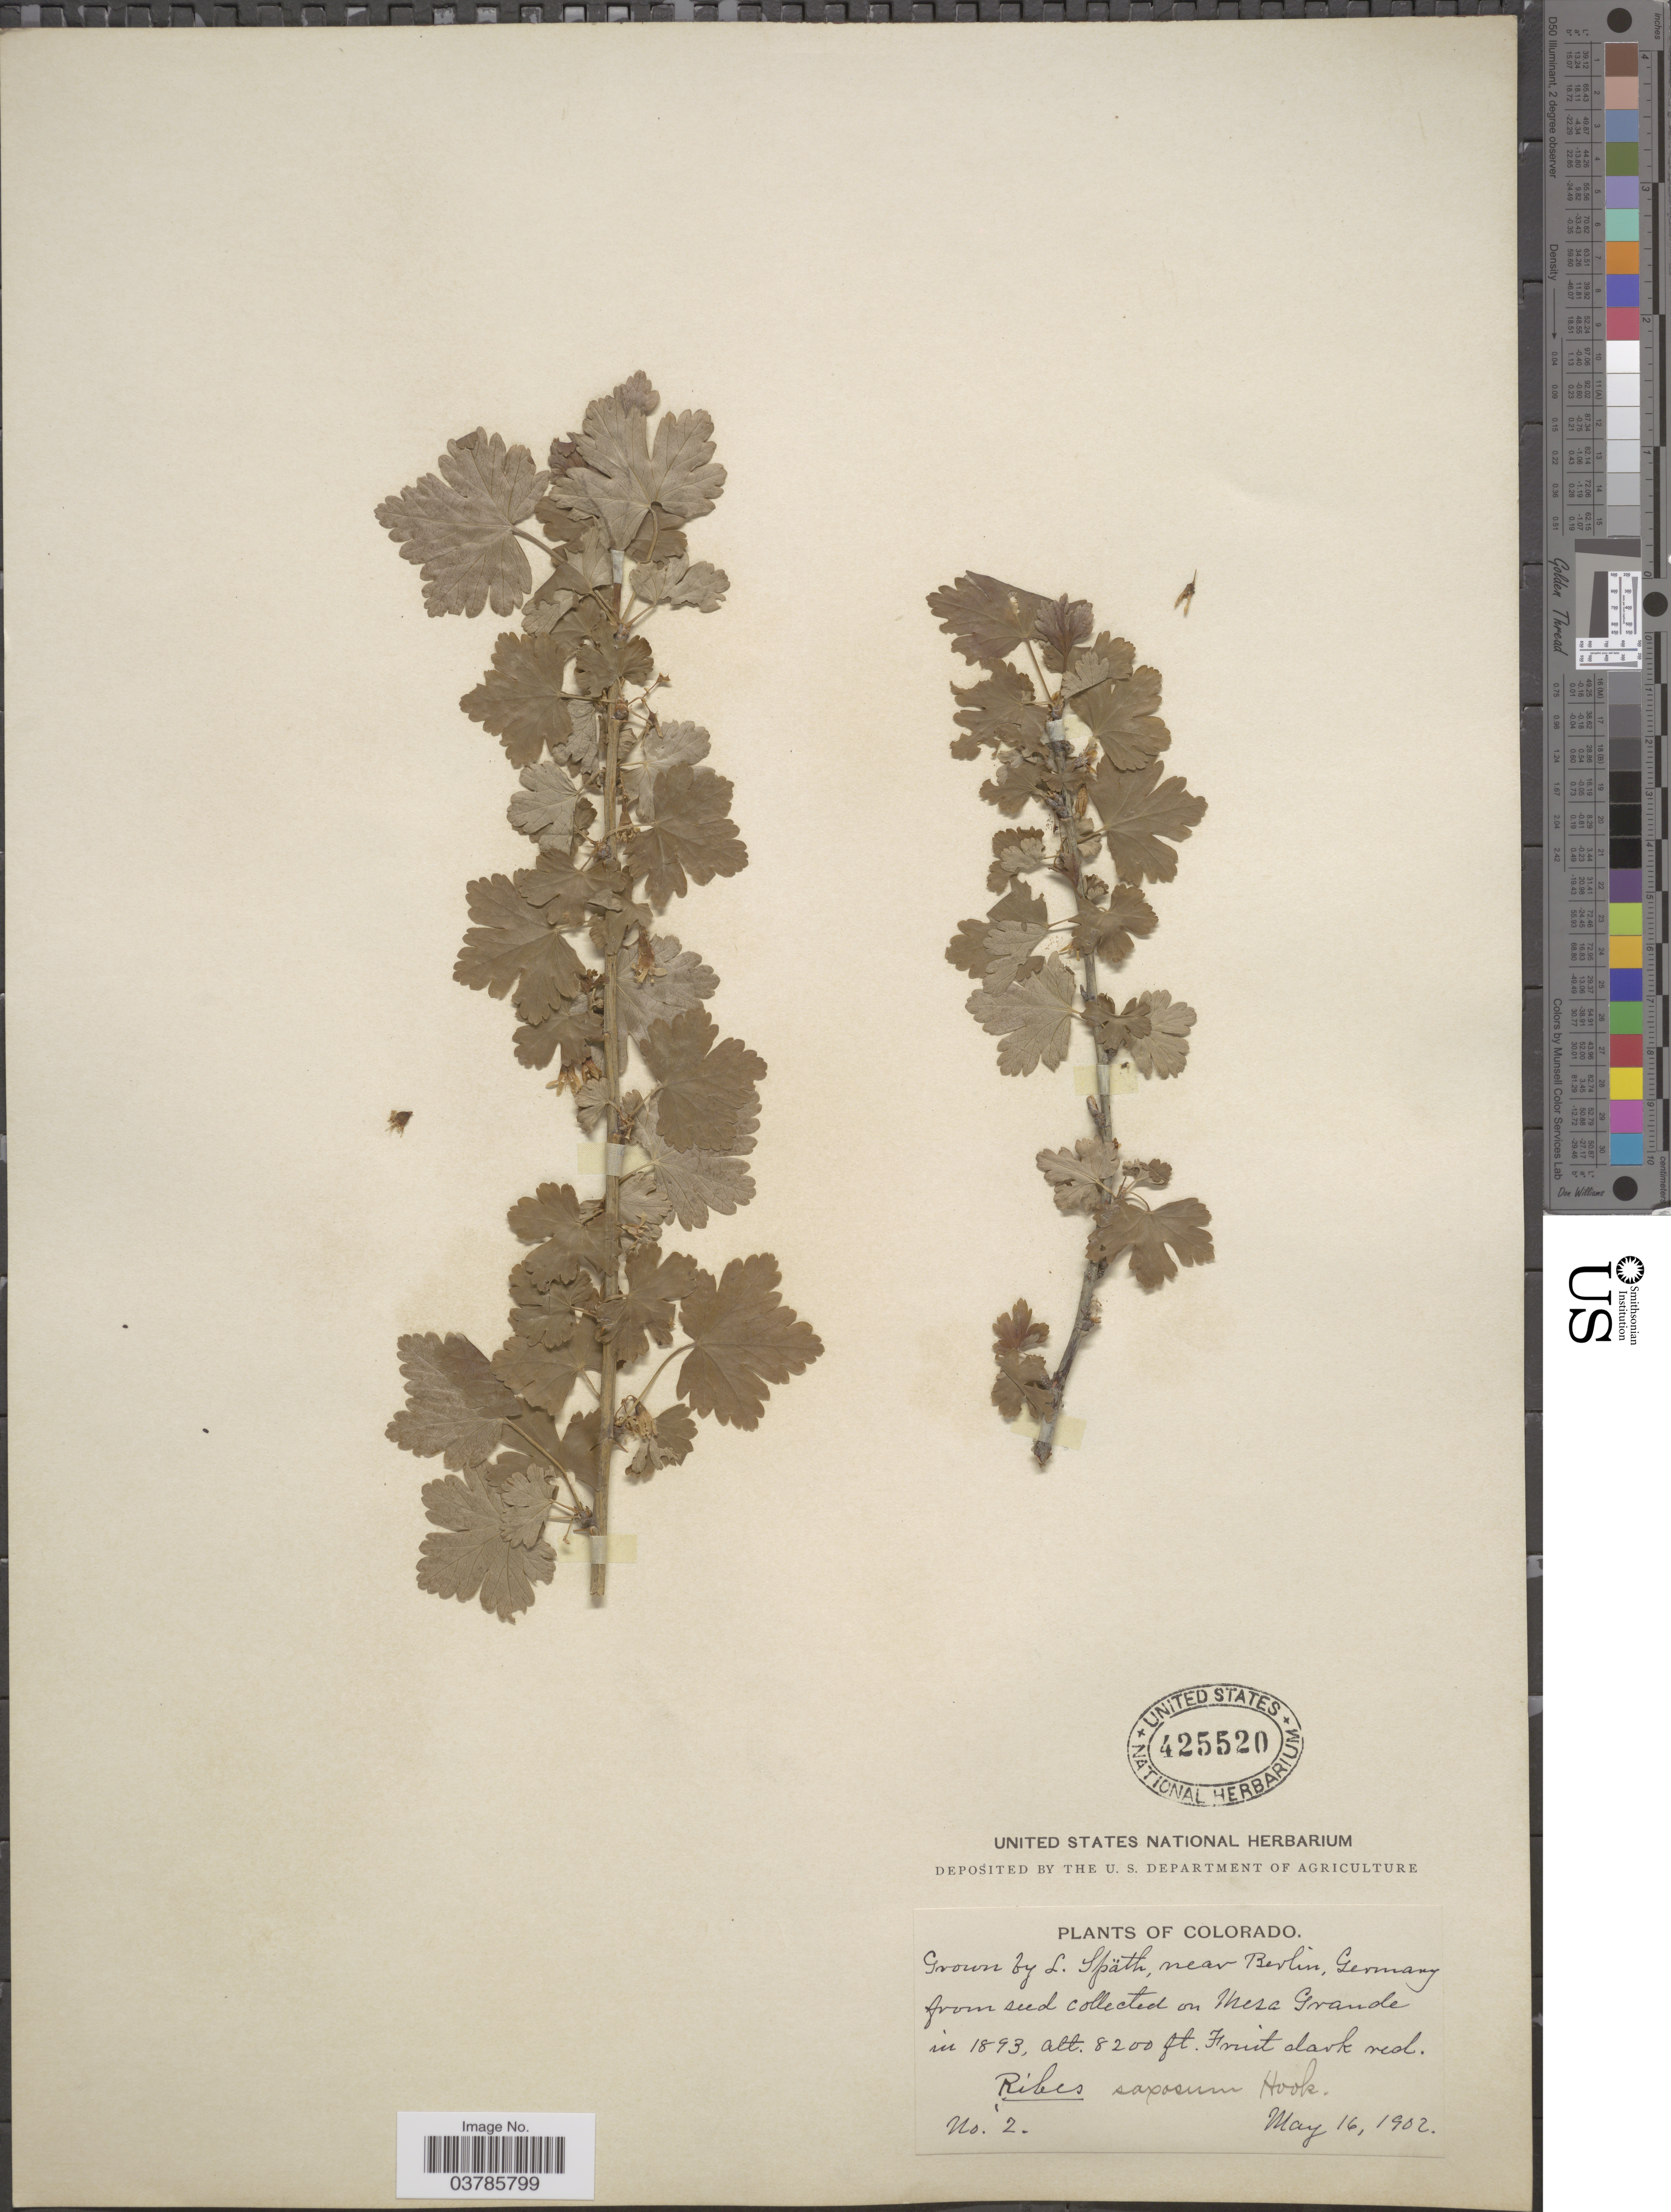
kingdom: Plantae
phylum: Tracheophyta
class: Magnoliopsida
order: Saxifragales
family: Grossulariaceae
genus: Ribes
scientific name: Ribes inerme var. inerme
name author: Rydb.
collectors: L. Späth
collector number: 2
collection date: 1902-05-16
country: Germany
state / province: Berlin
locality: Near Berlin.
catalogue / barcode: US 425520